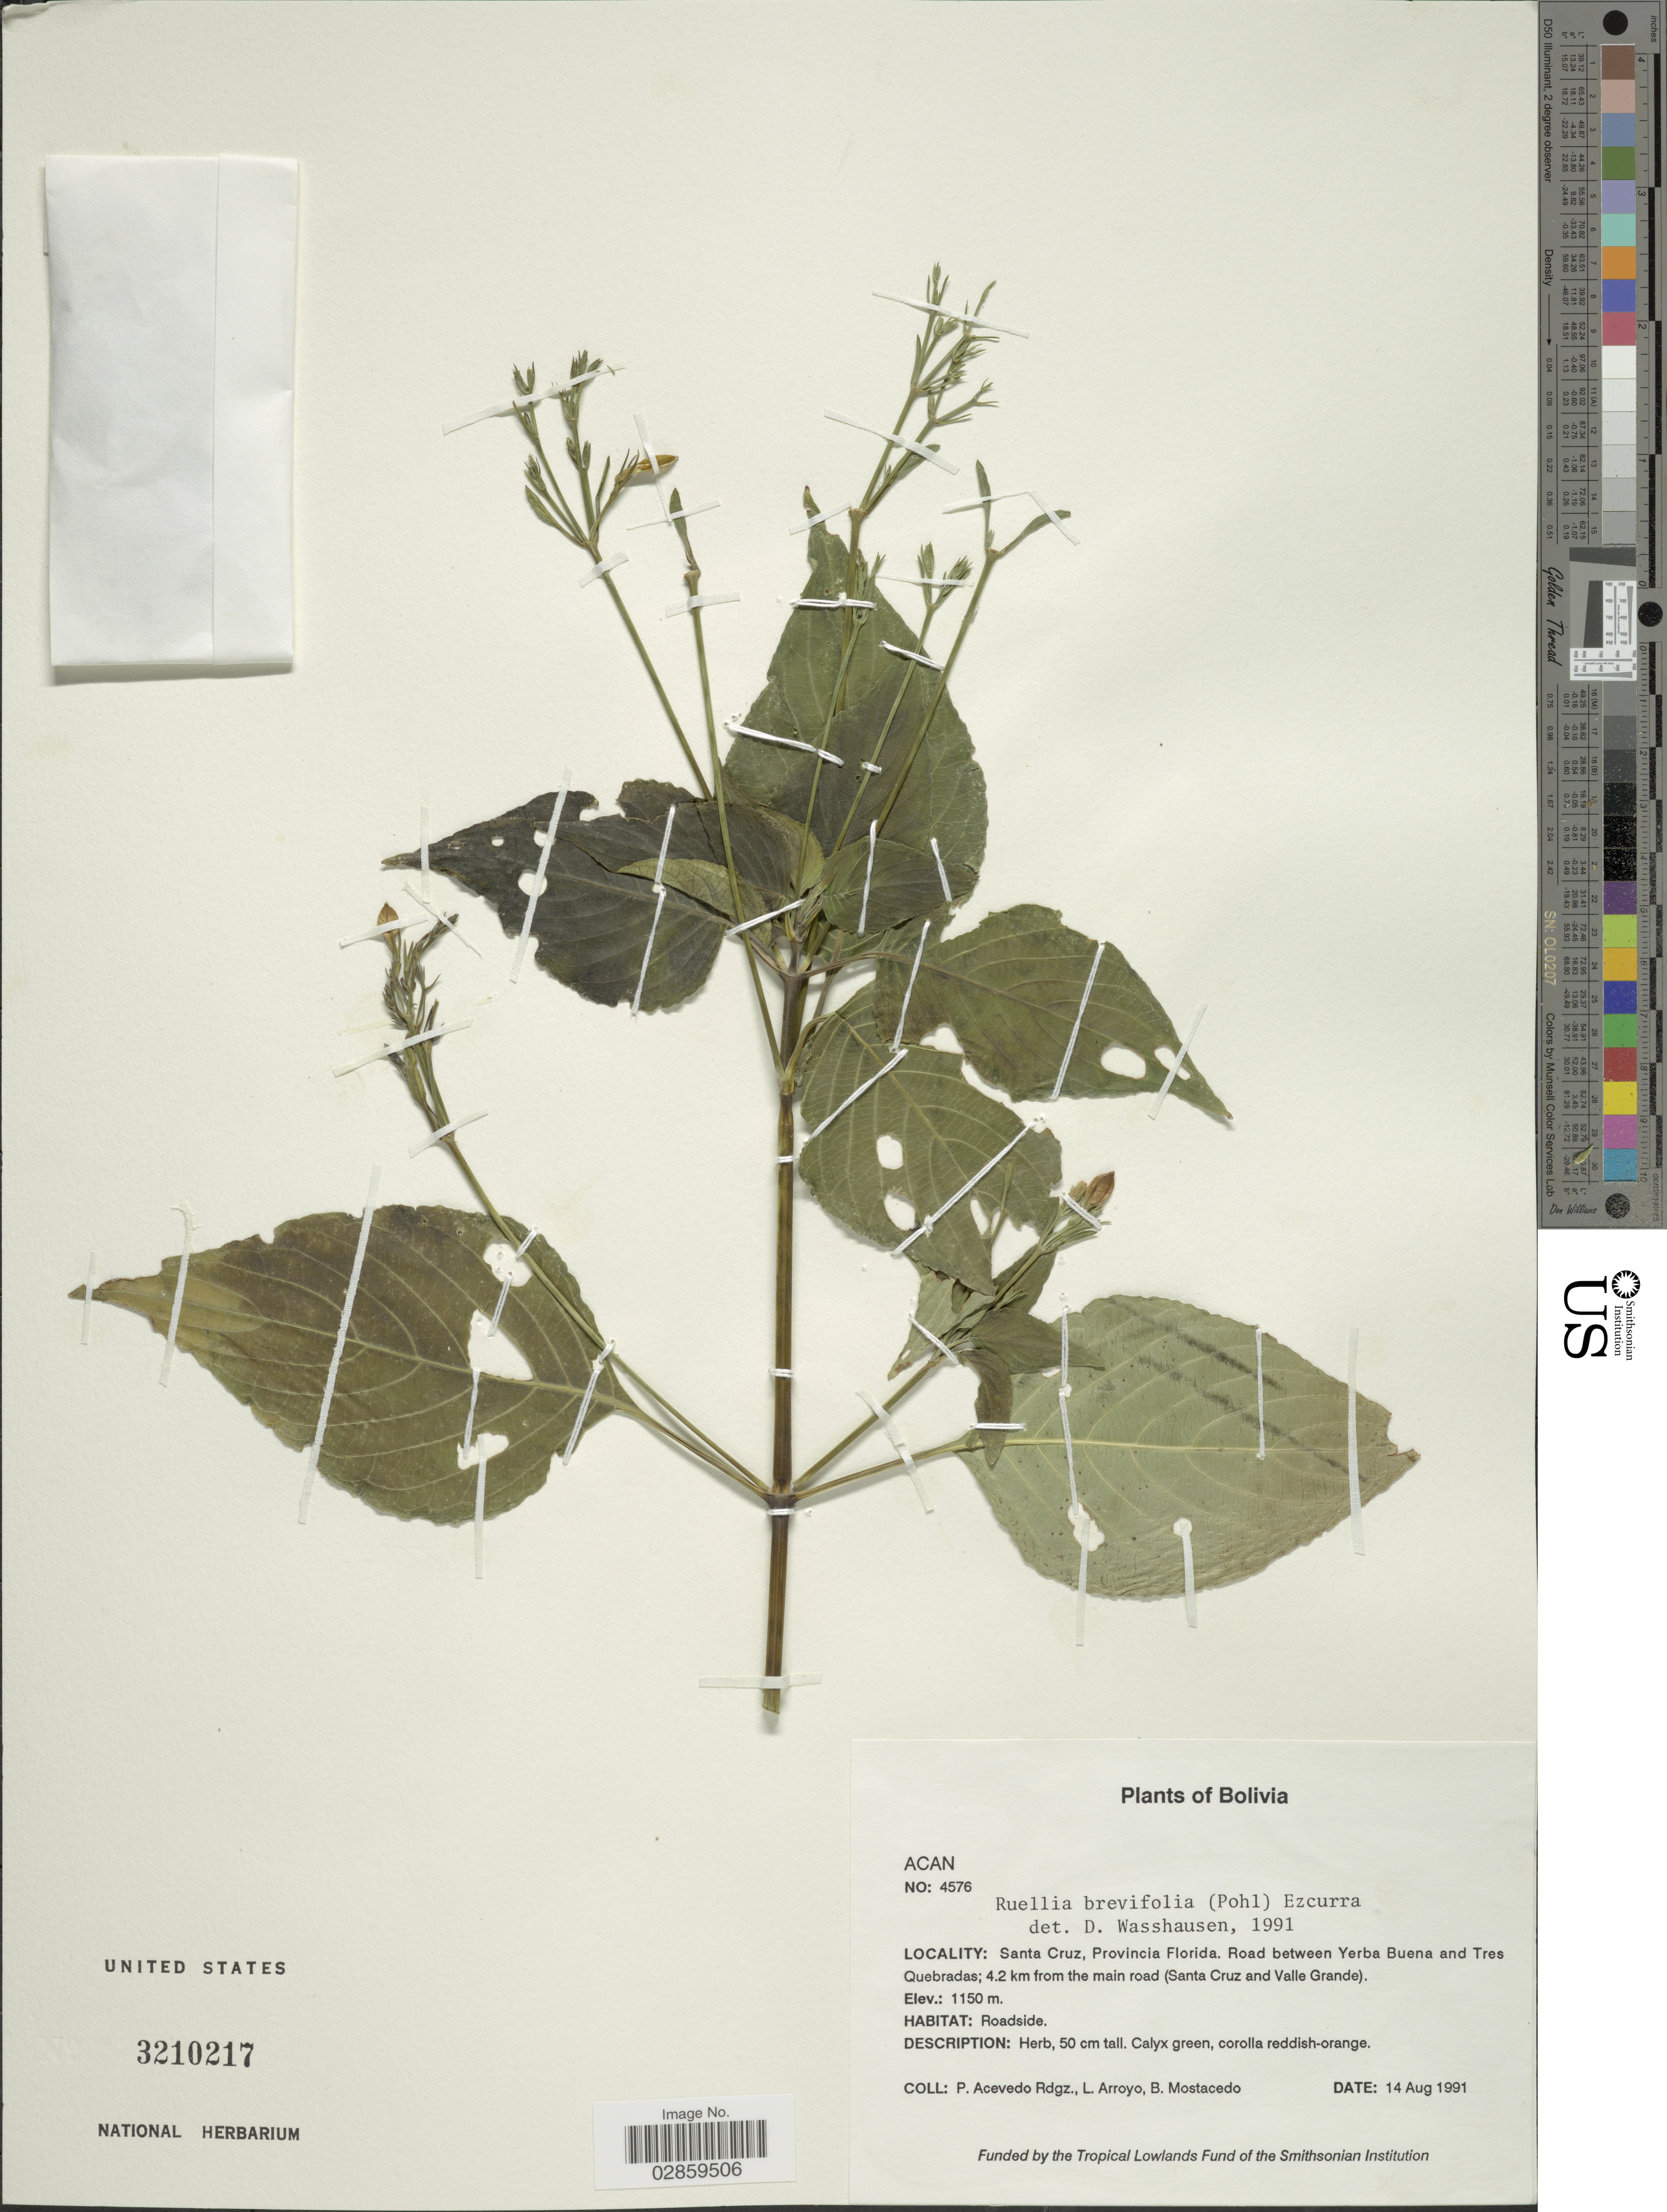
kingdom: Plantae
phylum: Tracheophyta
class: Magnoliopsida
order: Lamiales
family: Acanthaceae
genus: Ruellia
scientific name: Ruellia brevifolia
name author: (Pohl) C. Ezcurra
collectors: P. Acevedo-Rodr., L. Arroyo & B. Mostacedo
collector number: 4576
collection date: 1991-08-14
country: Bolivia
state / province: Santa Cruz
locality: Provincia Florida. Road between Yerba Buena and Tres Quebradas; 4.2 km from the main road (Santa Cruz and Valle Grande).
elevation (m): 1150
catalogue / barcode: US 3210217